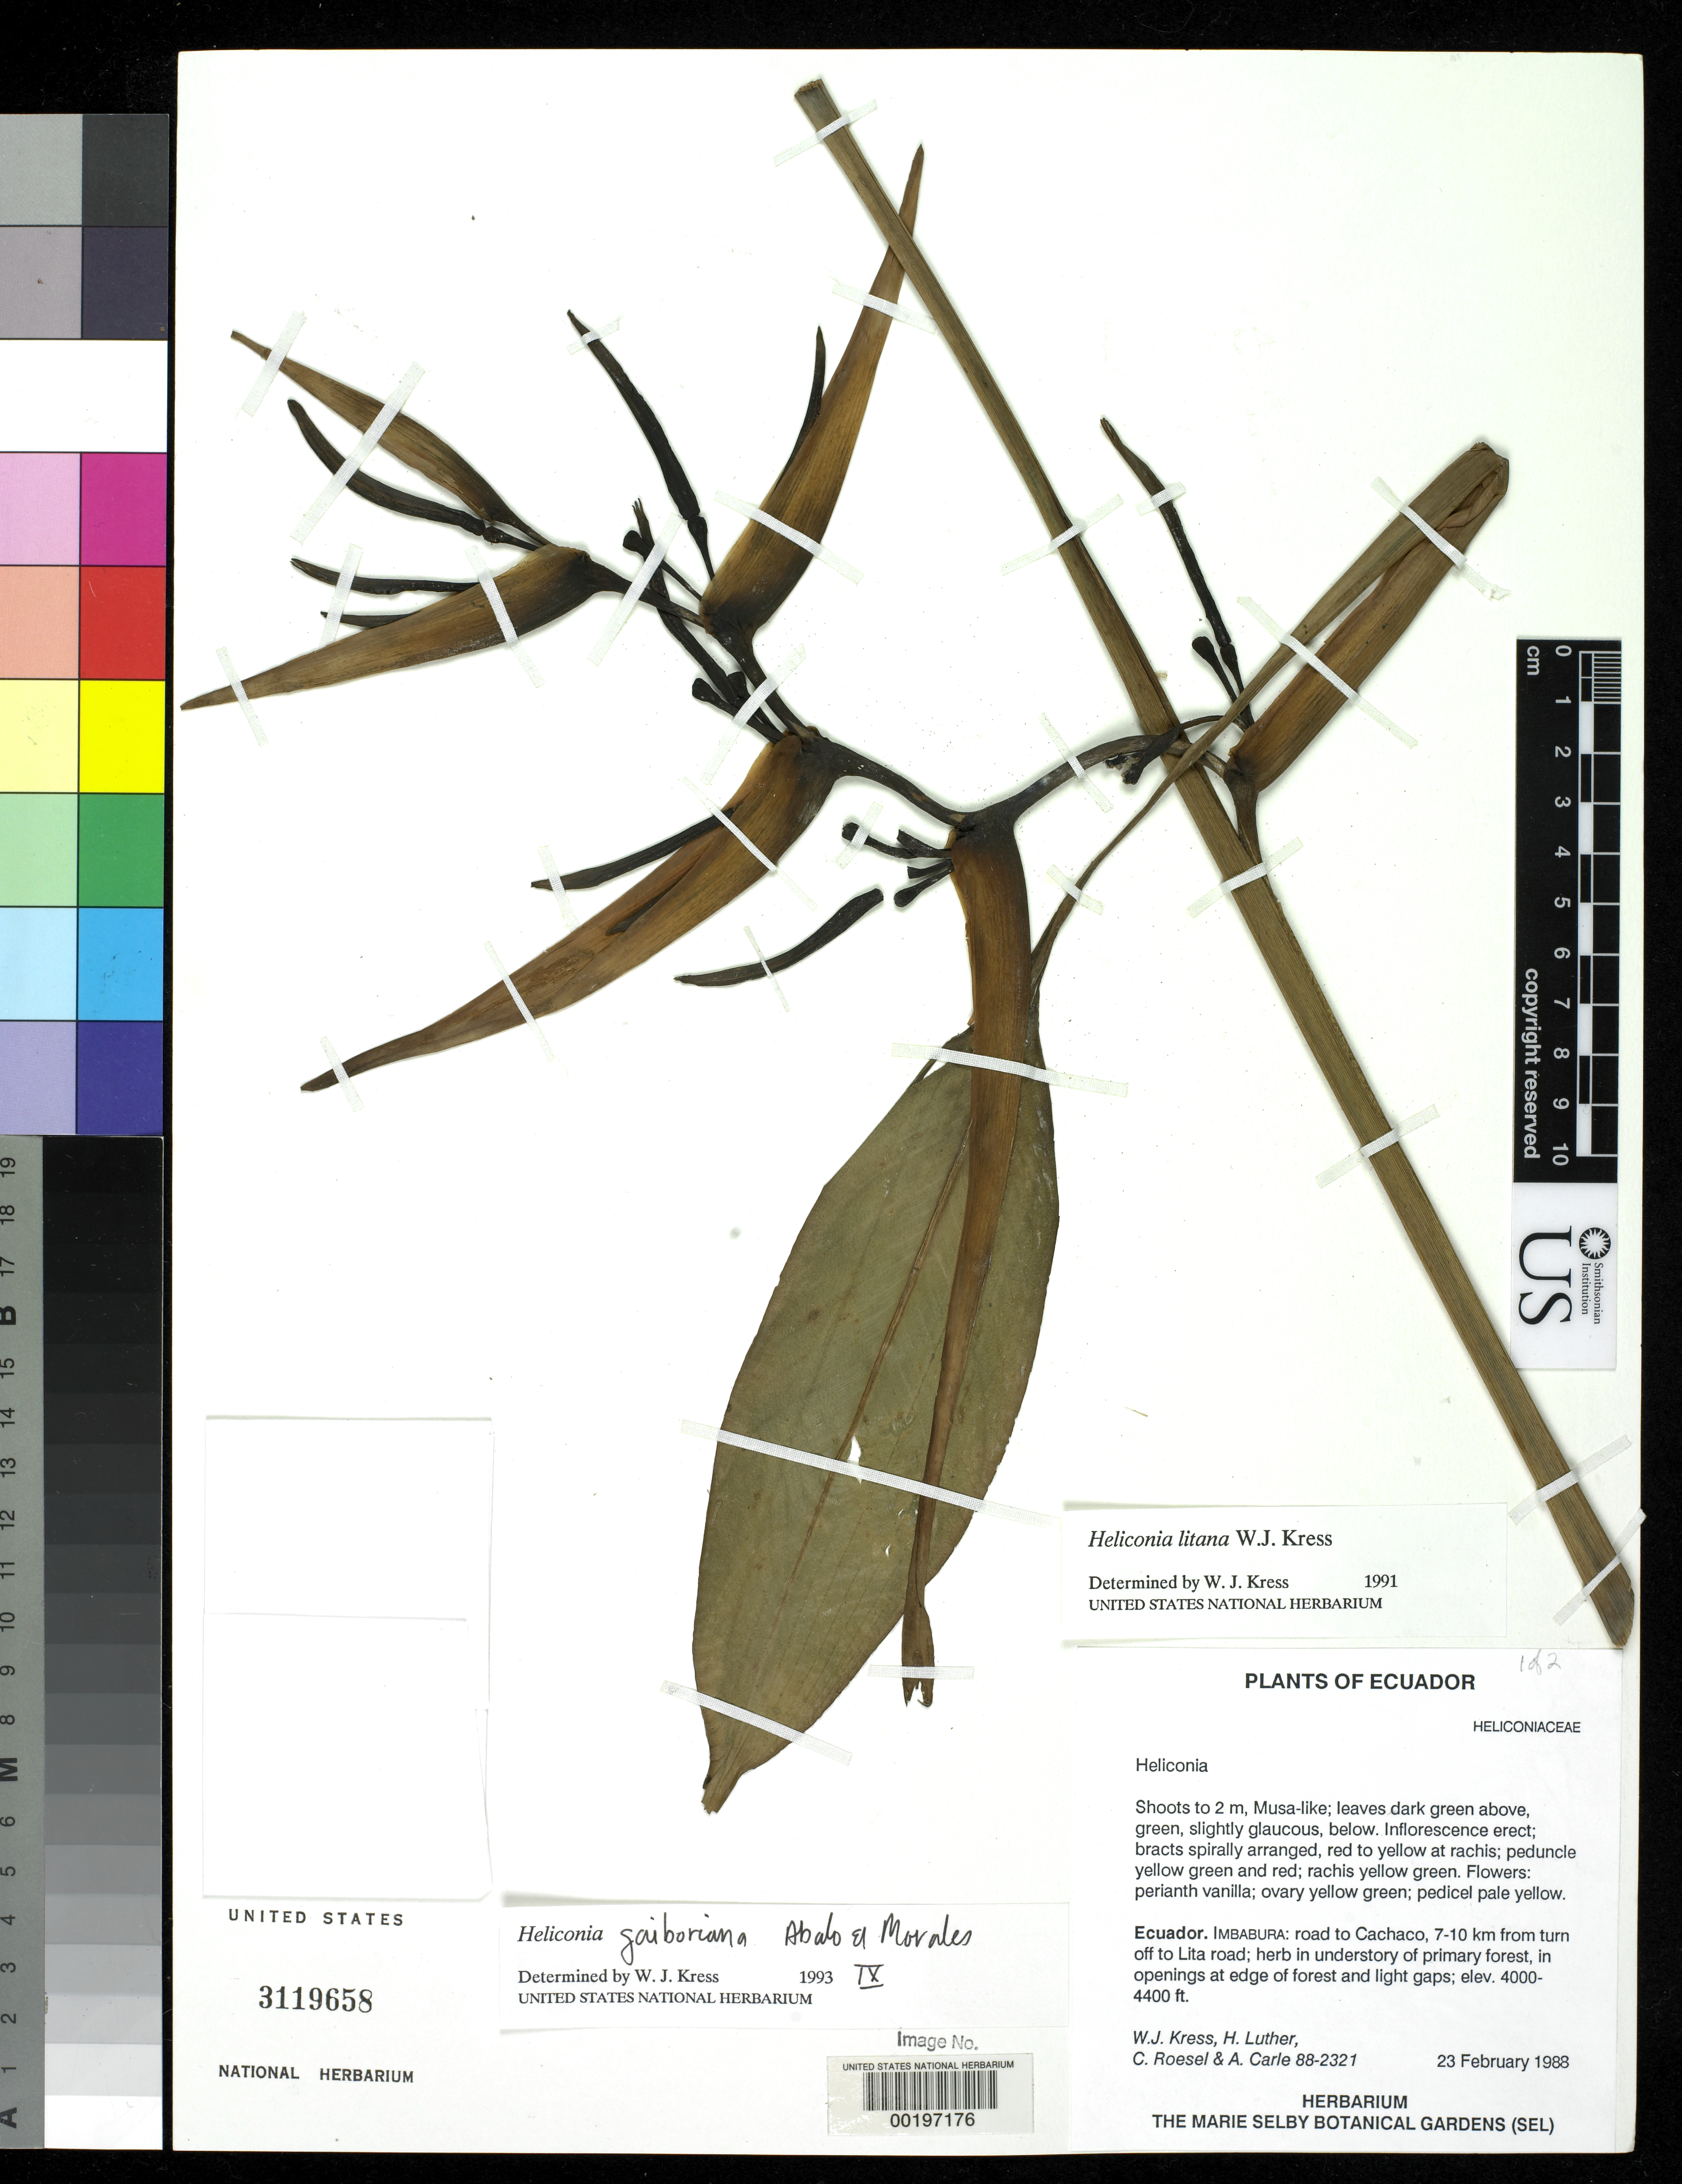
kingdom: Plantae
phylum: Tracheophyta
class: Liliopsida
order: Zingiberales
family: Heliconiaceae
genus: Heliconia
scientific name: Heliconia gaiboriana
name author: Abalo & Morales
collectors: W. J. Kress, C. S. Roesel & A. Carle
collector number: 88-2321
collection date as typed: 23 Feb 1988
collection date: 1988-02-23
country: Ecuador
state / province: Imbabura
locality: Road to Cachaco, 7-10 km from turn of L to Lita road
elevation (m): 1219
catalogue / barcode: US 3119658